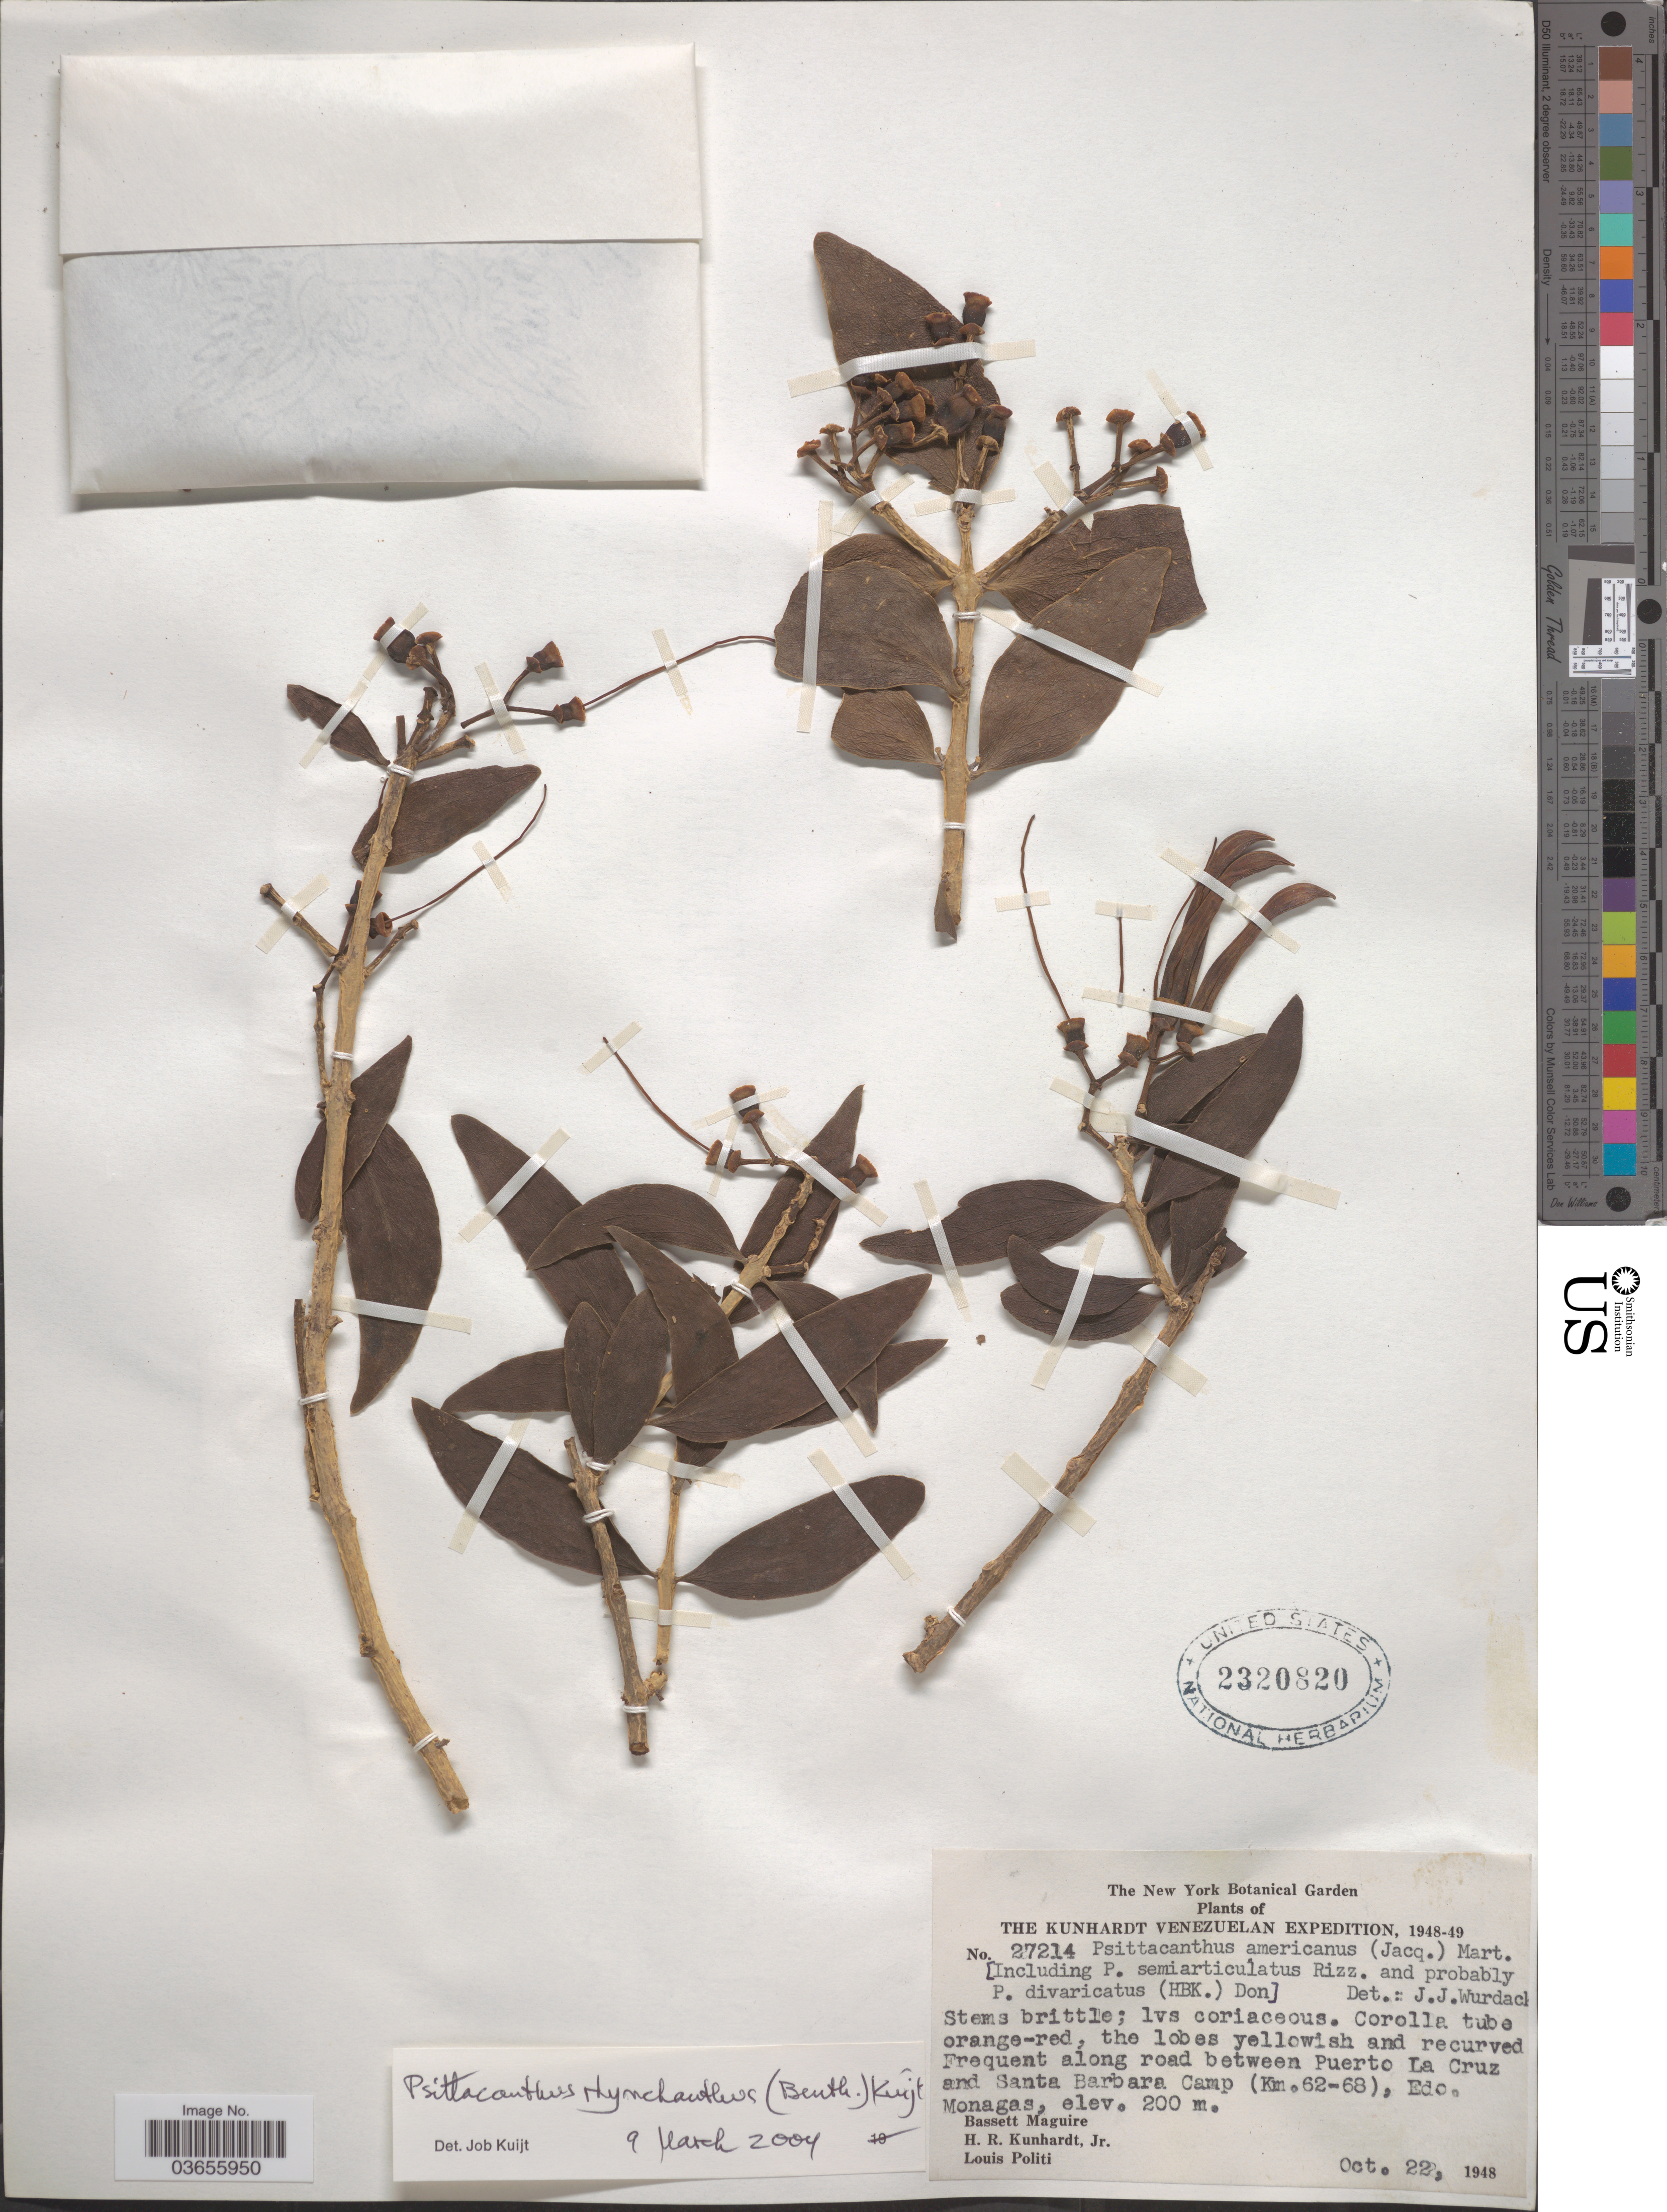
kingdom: Plantae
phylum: Tracheophyta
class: Magnoliopsida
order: Santalales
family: Loranthaceae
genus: Psittacanthus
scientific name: Psittacanthus rhynchanthus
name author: (Benth.) Kuijt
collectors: B. Maguire, H. Kunhardt & L. Politi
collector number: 27214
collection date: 1948-10-22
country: Venezuela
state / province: Monagas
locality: Frequent along road between Puerto La Cruz and Santa Barbara Camp (Km.62-68).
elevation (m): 200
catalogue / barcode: US 2320820